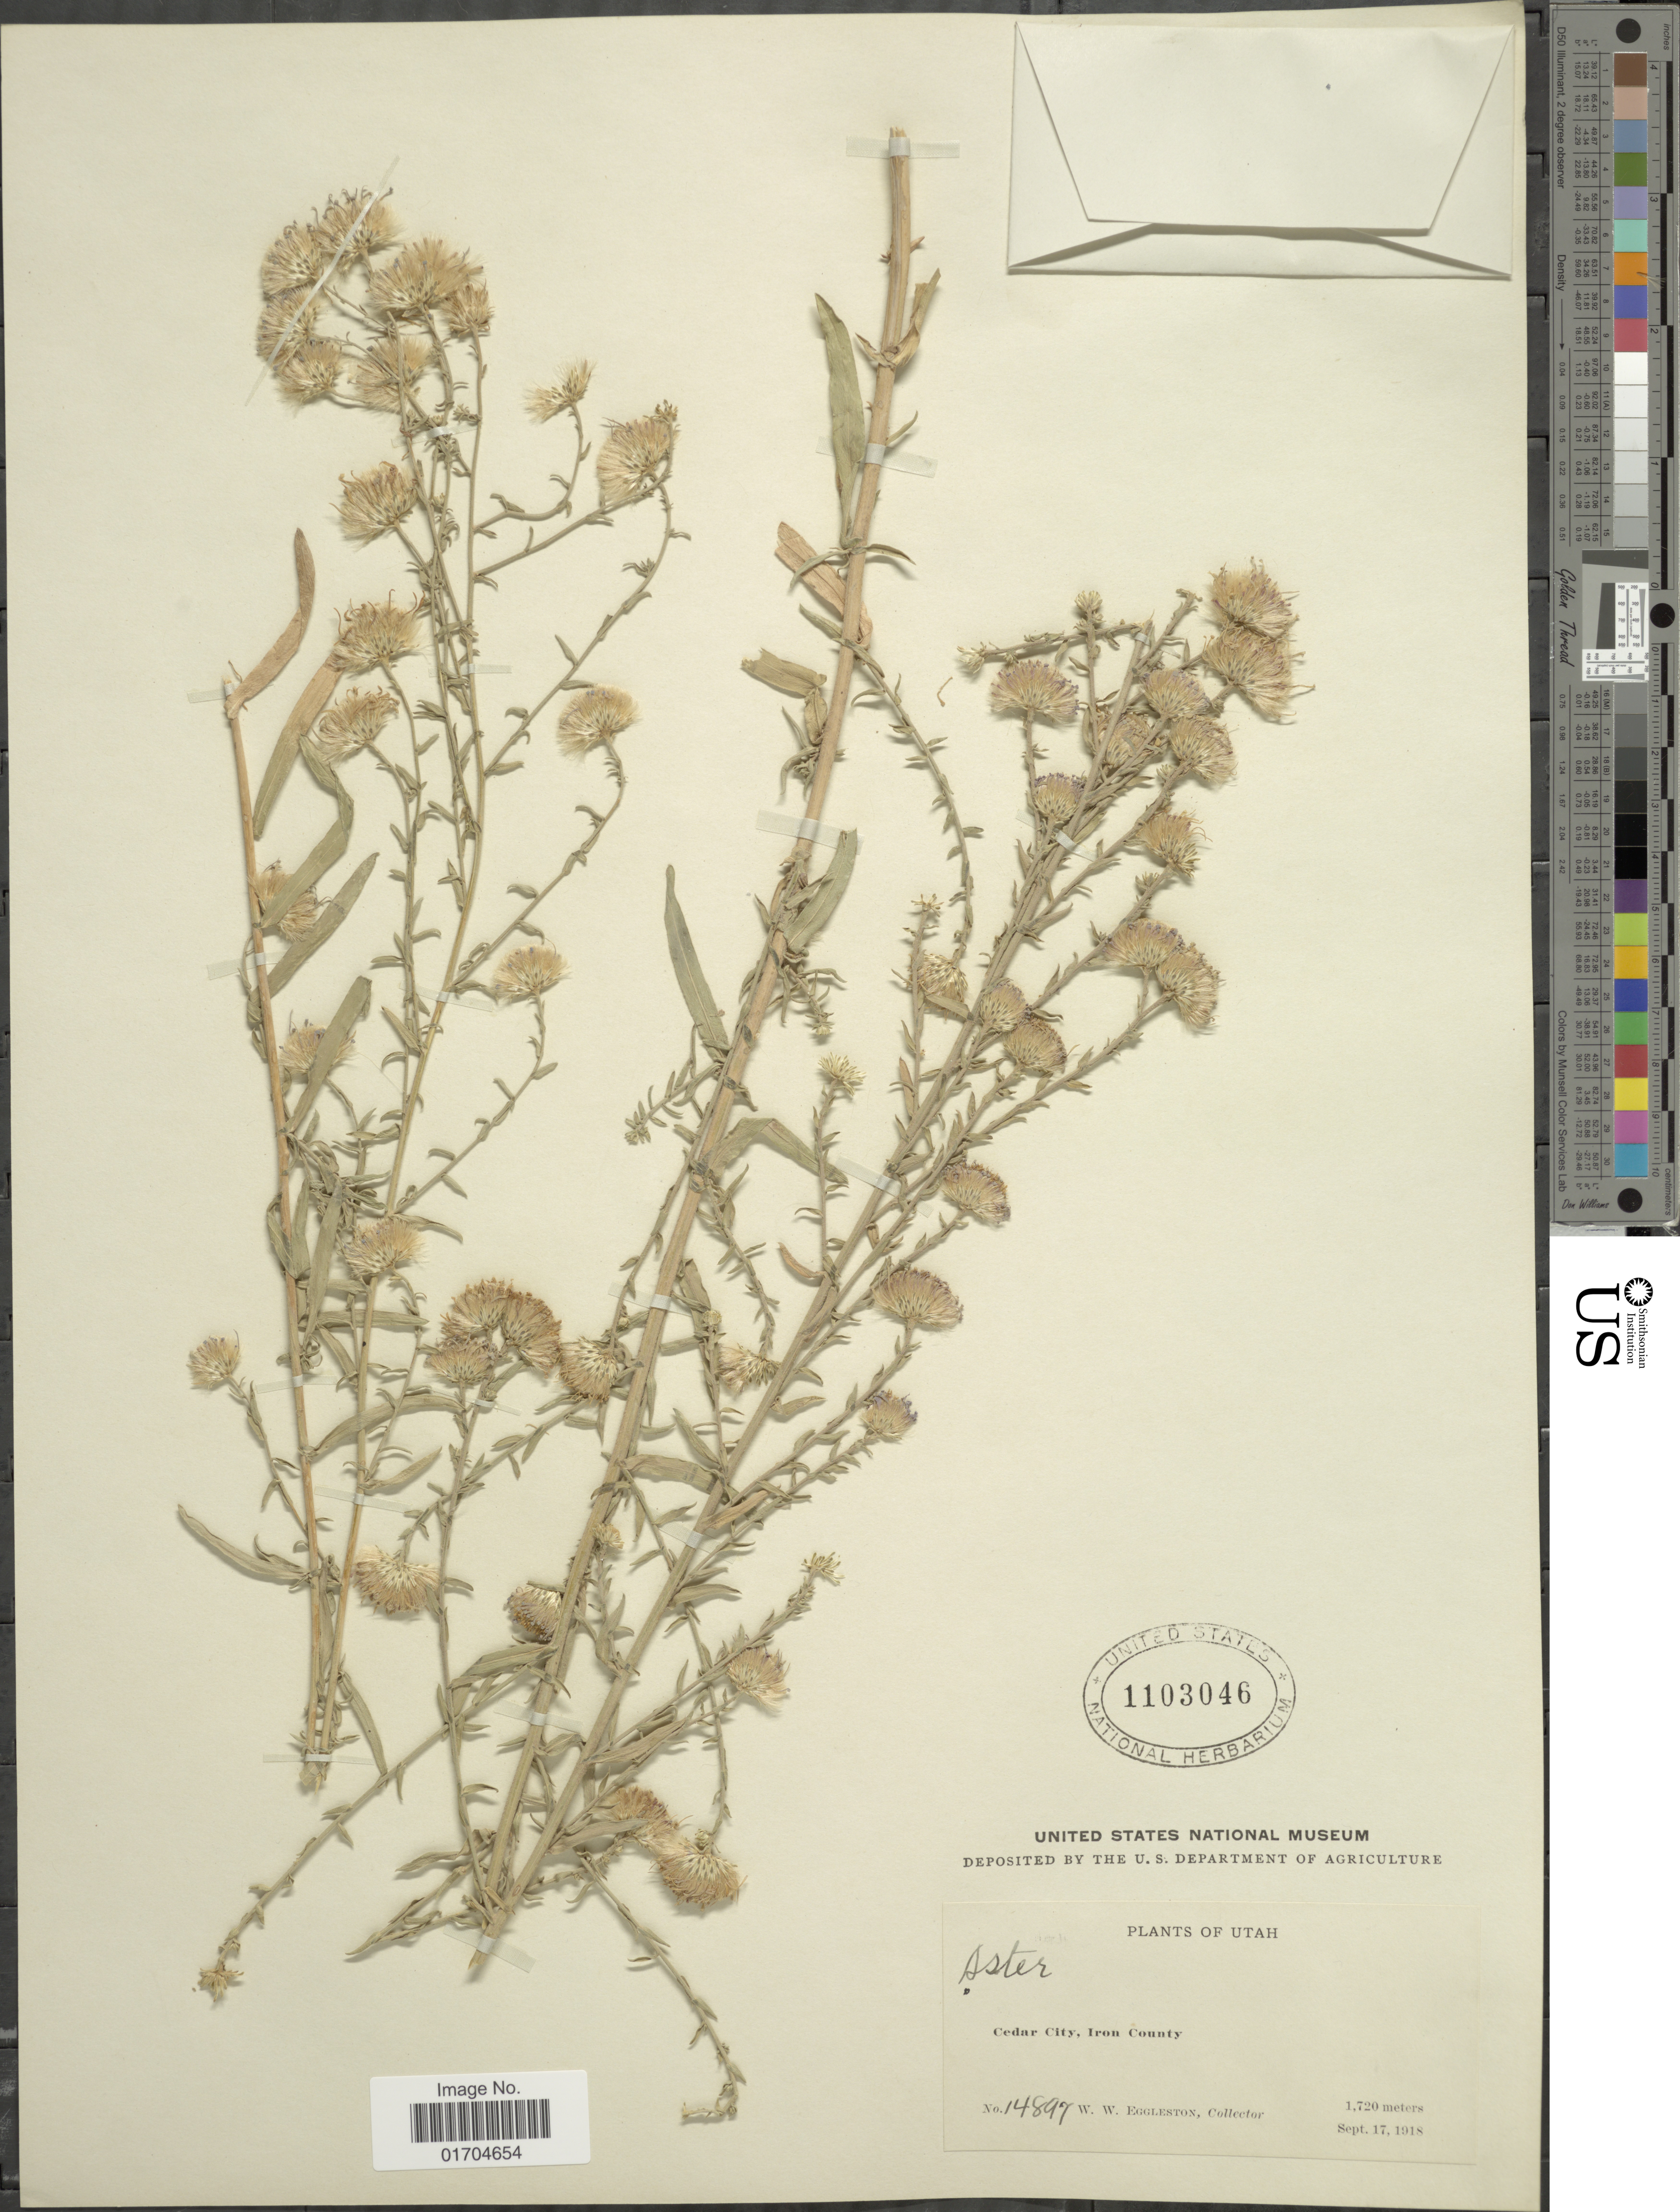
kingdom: Plantae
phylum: Tracheophyta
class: Magnoliopsida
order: Asterales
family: Asteraceae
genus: Symphyotrichum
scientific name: Symphyotrichum sp.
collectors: W. W. Eggleston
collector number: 14897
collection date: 1918-09-17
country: United States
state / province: Utah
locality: Cedar City, Iron County.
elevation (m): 1720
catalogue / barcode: US 1103046